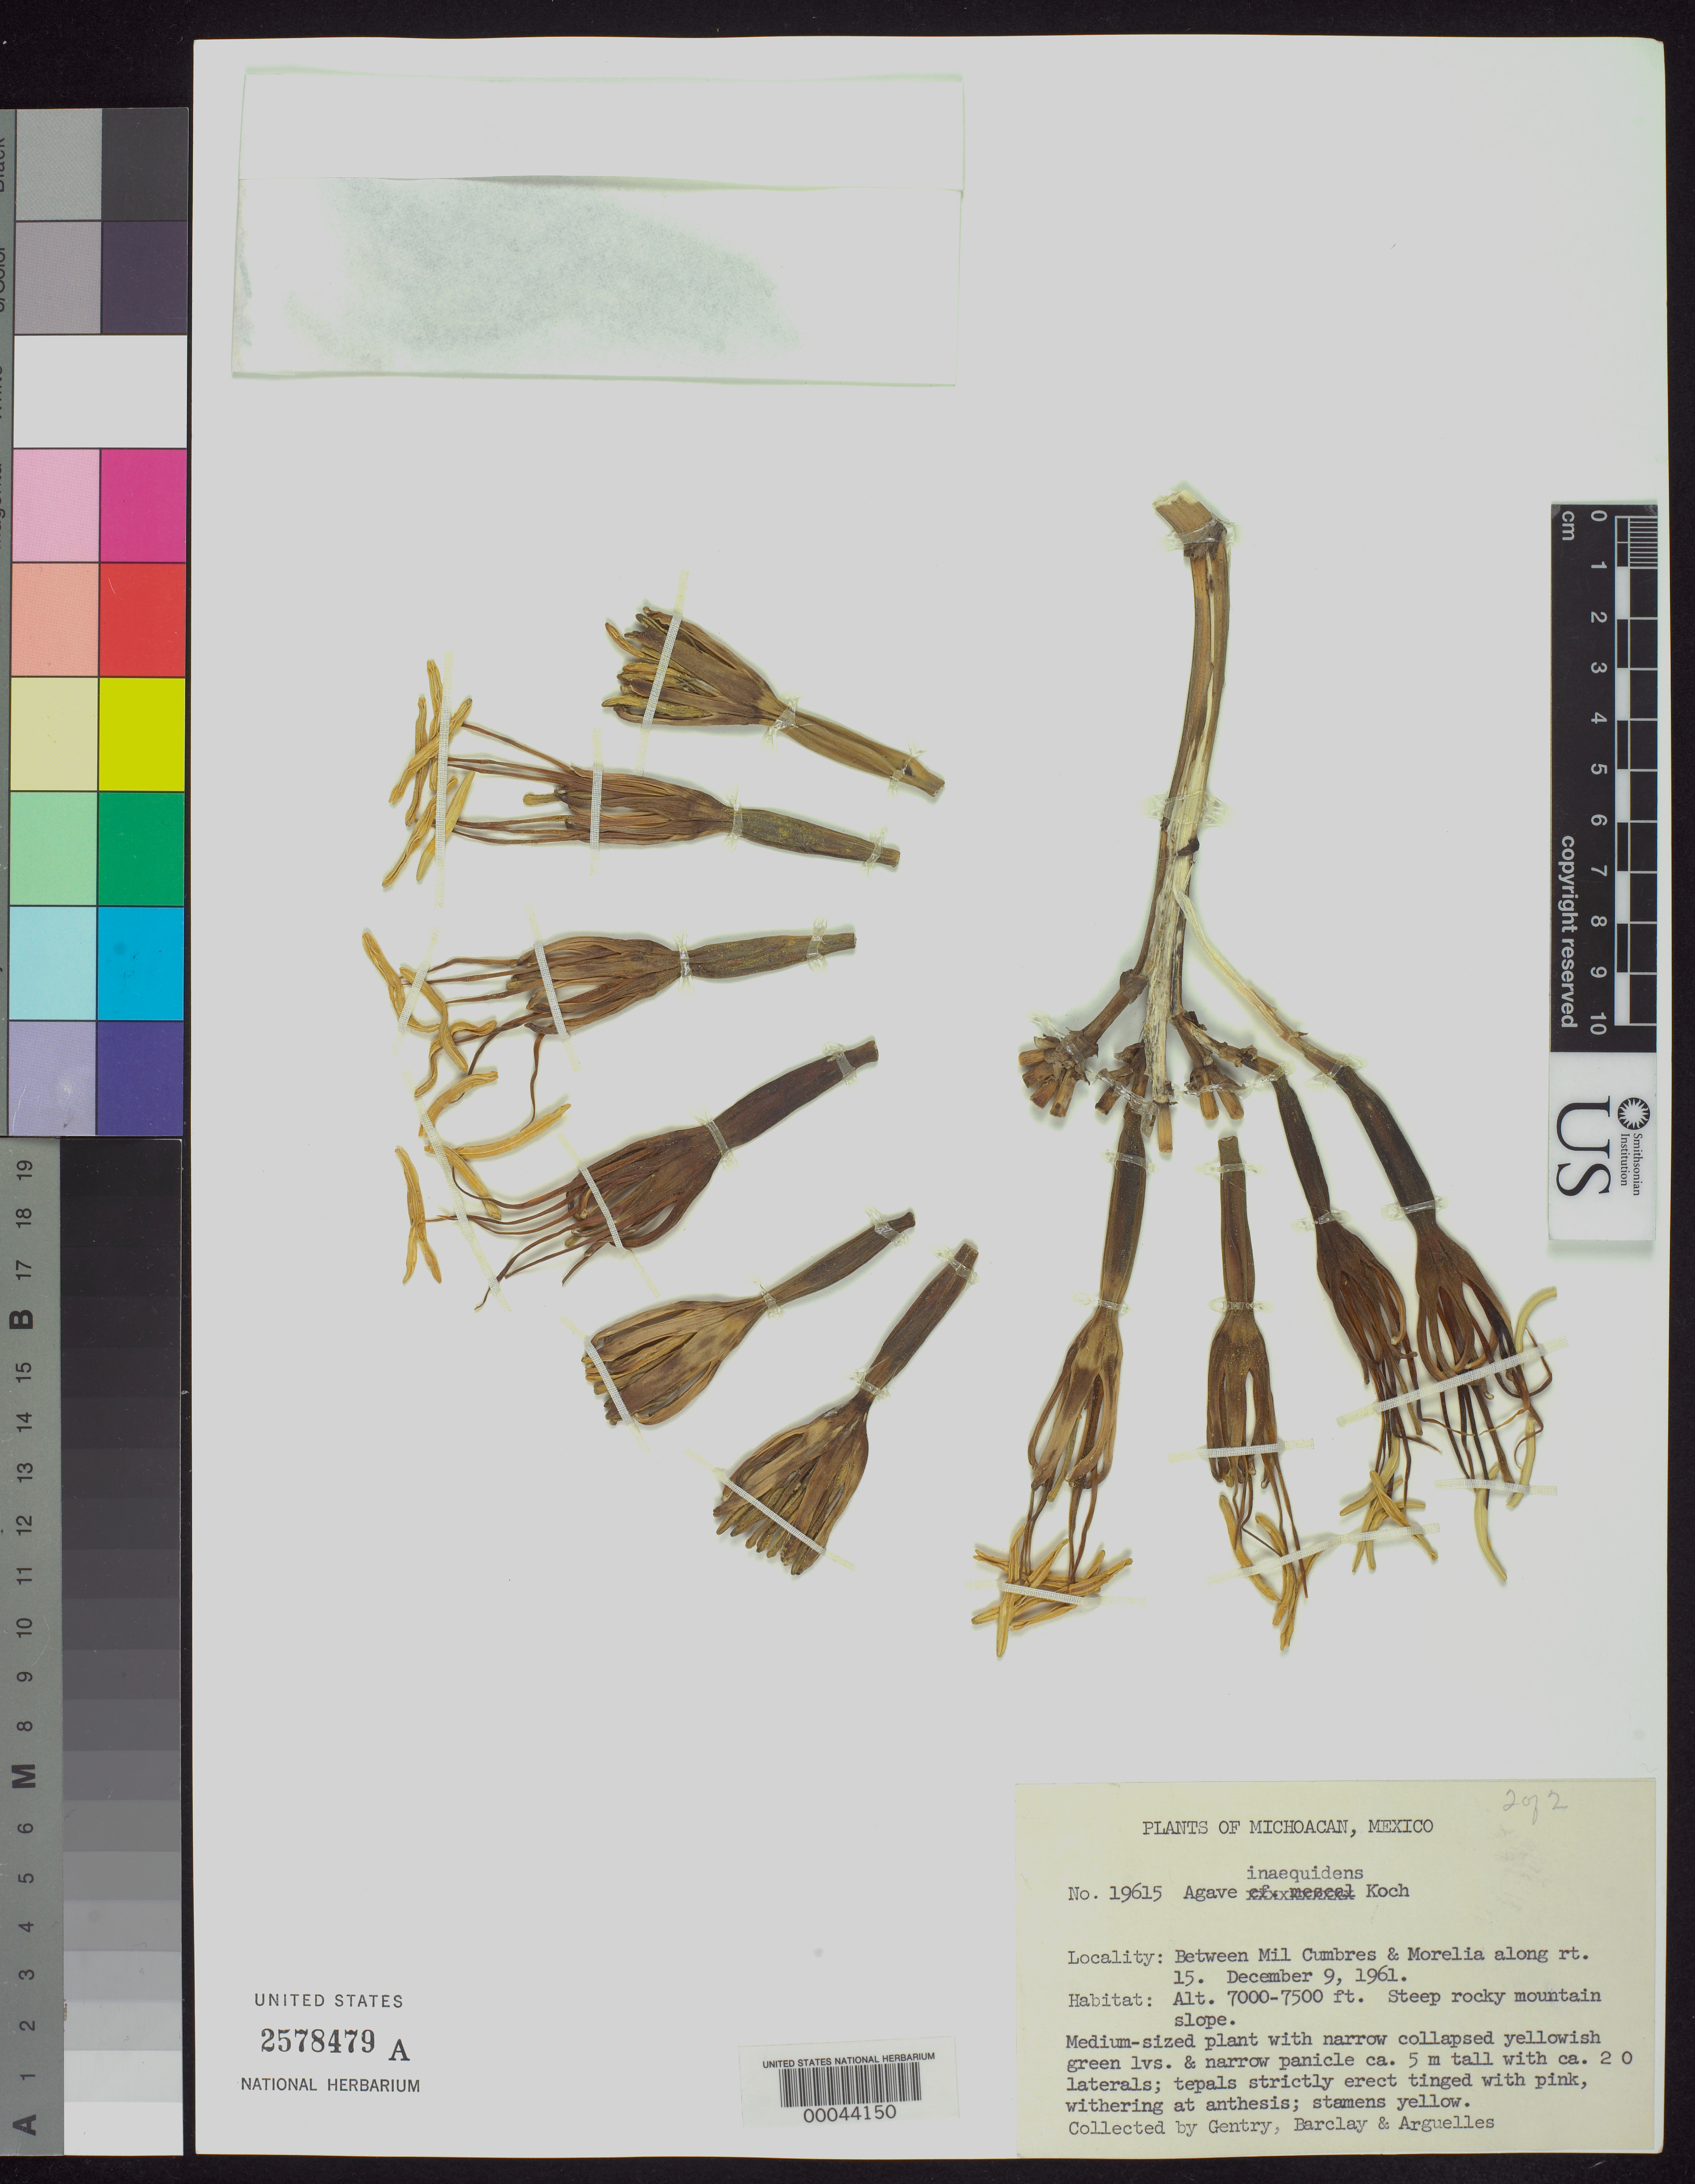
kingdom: Plantae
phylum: Tracheophyta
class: Liliopsida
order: Asparagales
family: Asparagaceae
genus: Agave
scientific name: Agave inaequidens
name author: K. Koch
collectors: H. S. Gentry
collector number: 19615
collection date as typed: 09 Dec 1961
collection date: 1961-12-09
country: Mexico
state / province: Michoacán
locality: Between mil cumbres & Morelia along rt 15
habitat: Steep rocky mountain slope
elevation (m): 2134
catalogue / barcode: US 2578479A